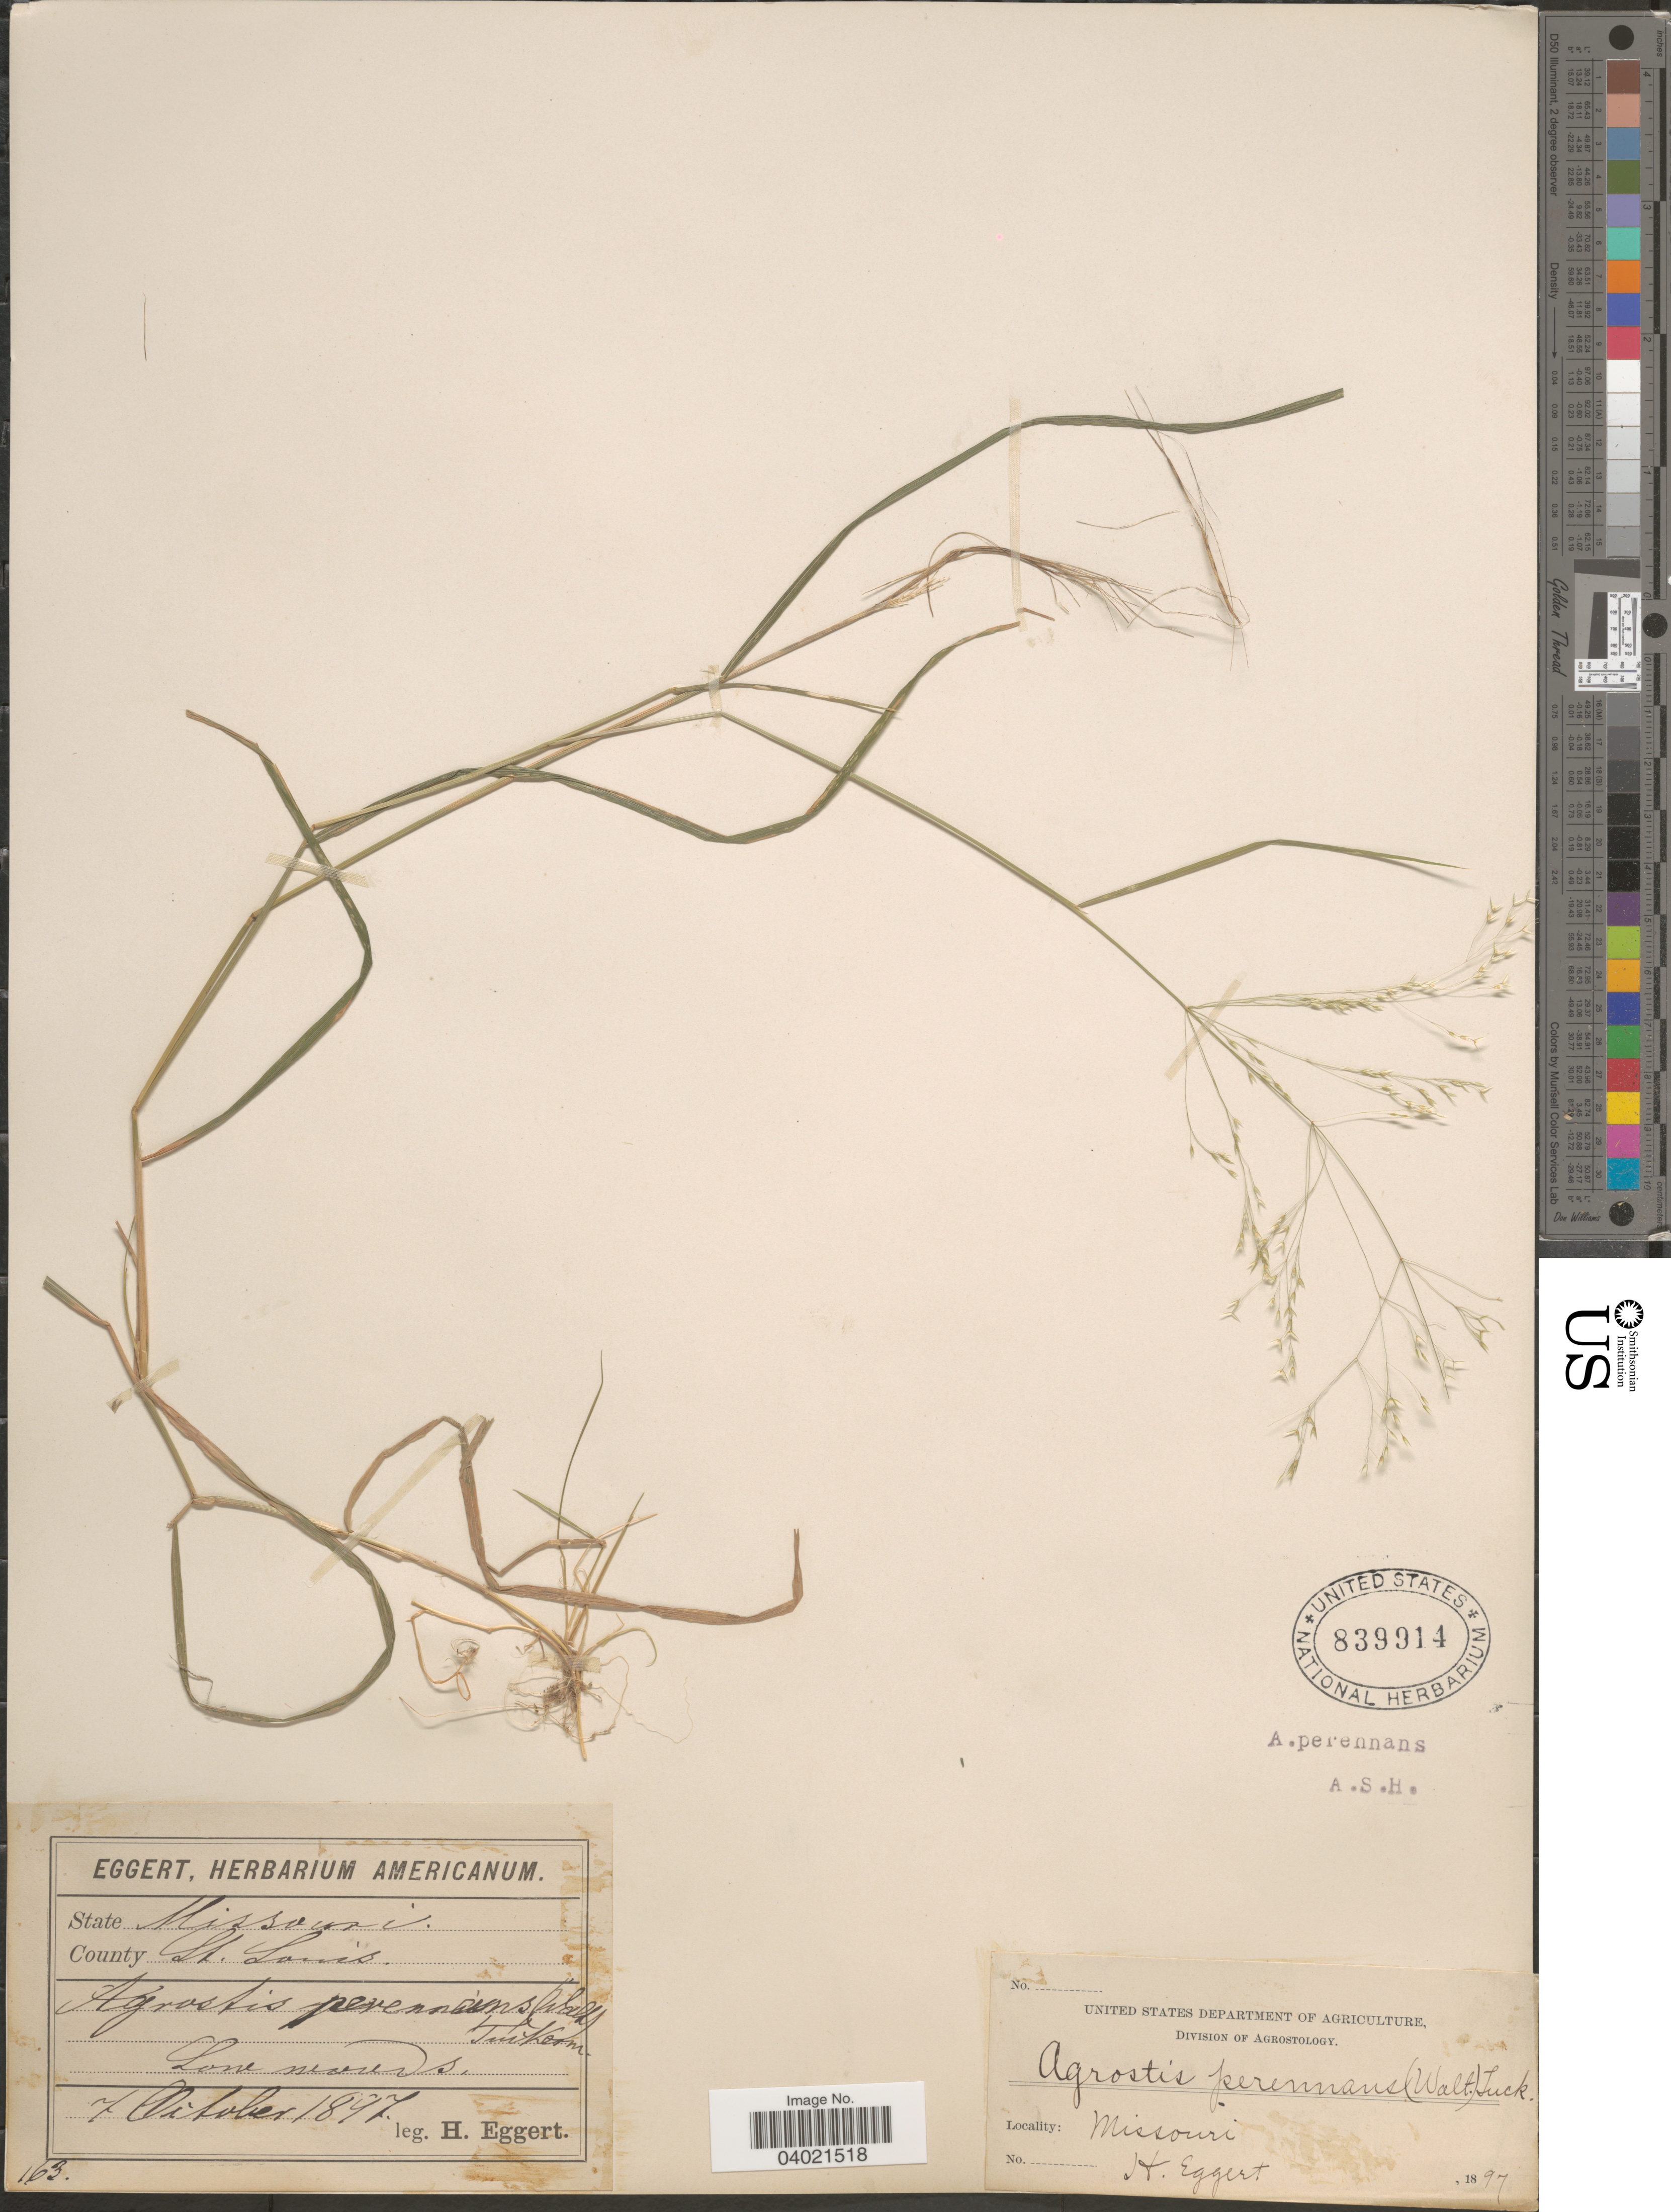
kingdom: Plantae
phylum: Tracheophyta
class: Liliopsida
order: Poales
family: Poaceae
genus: Agrostis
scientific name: Agrostis perennans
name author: (Walter) Tuck.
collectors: H. Eggert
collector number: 163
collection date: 1897-10-07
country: United States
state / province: Missouri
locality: County St. Louis.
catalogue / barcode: US 839914